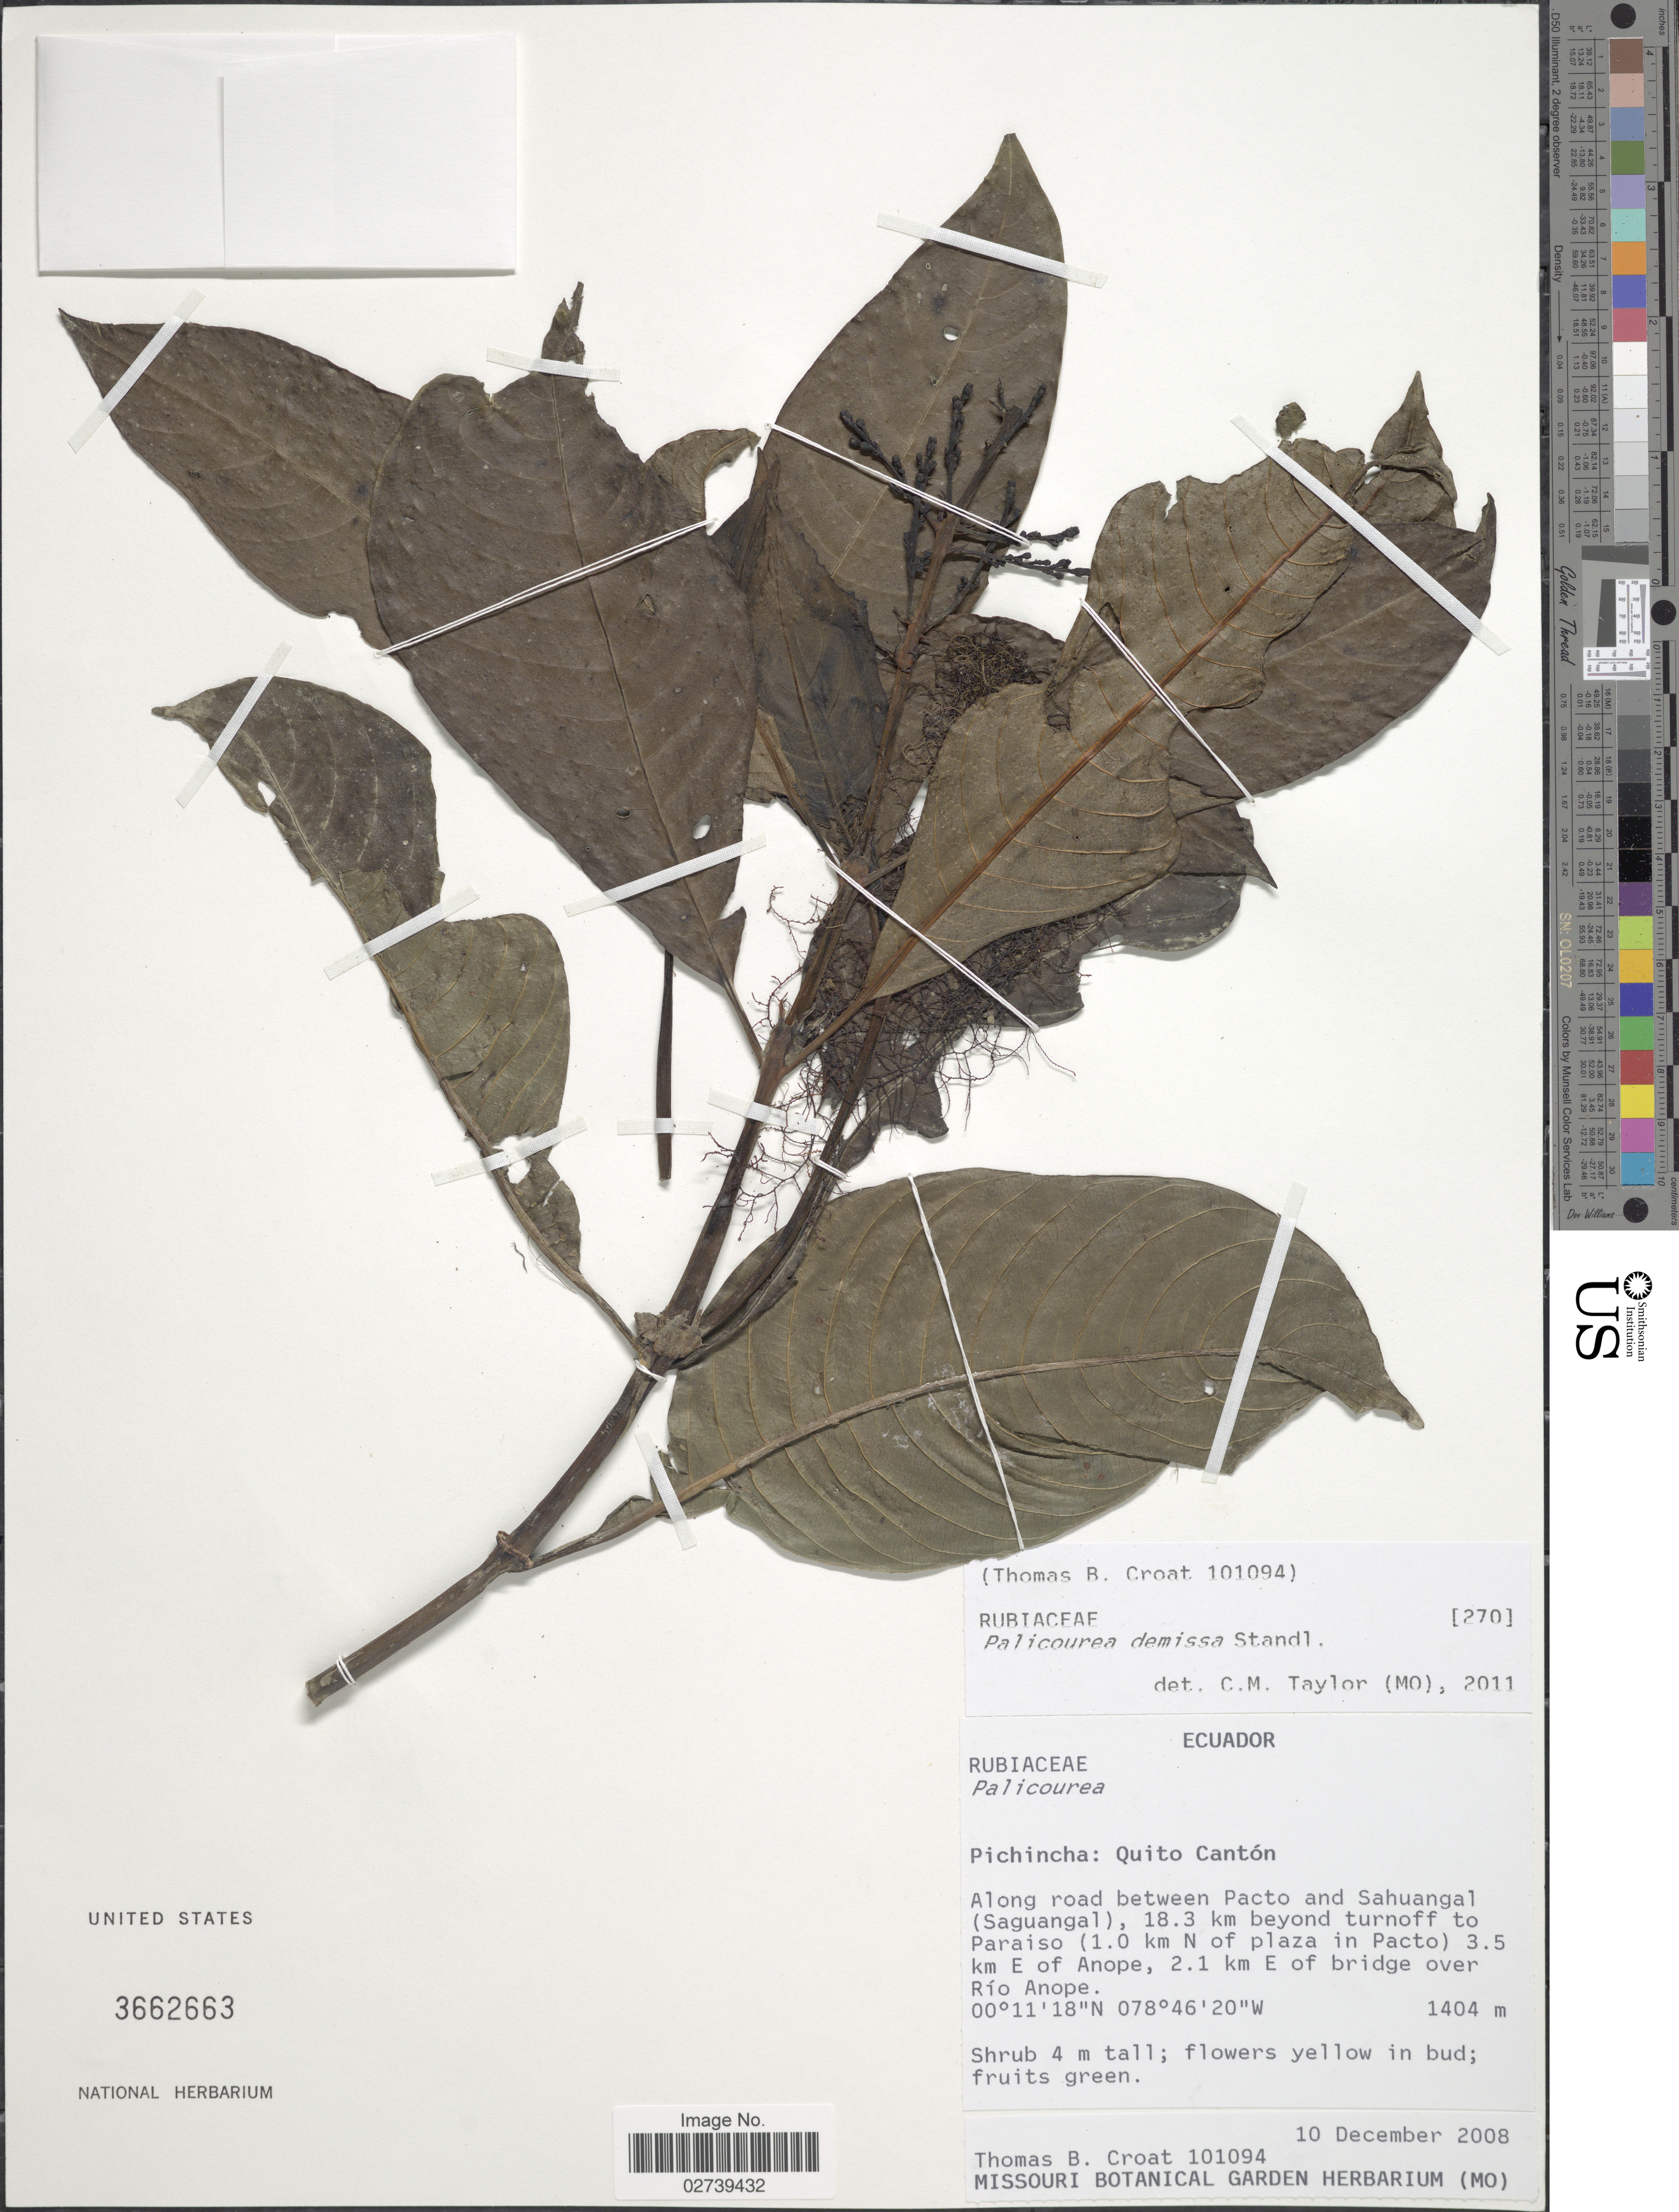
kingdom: Plantae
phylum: Tracheophyta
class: Magnoliopsida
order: Gentianales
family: Rubiaceae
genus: Palicourea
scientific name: Palicourea demissa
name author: Standl.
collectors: T. B. Croat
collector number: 101094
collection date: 2008-12-10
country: Ecuador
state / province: Pichincha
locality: Quito Canton, along road between Pacto and Sahuangal (Saguangal), 18.3 km beyond turnoff to Paraiso (1.0 km N of plaza in Pacto) 3.5 km E of Anope, 2.1 km E of bridge over Rio Anope.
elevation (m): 1404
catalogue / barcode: US 3662663